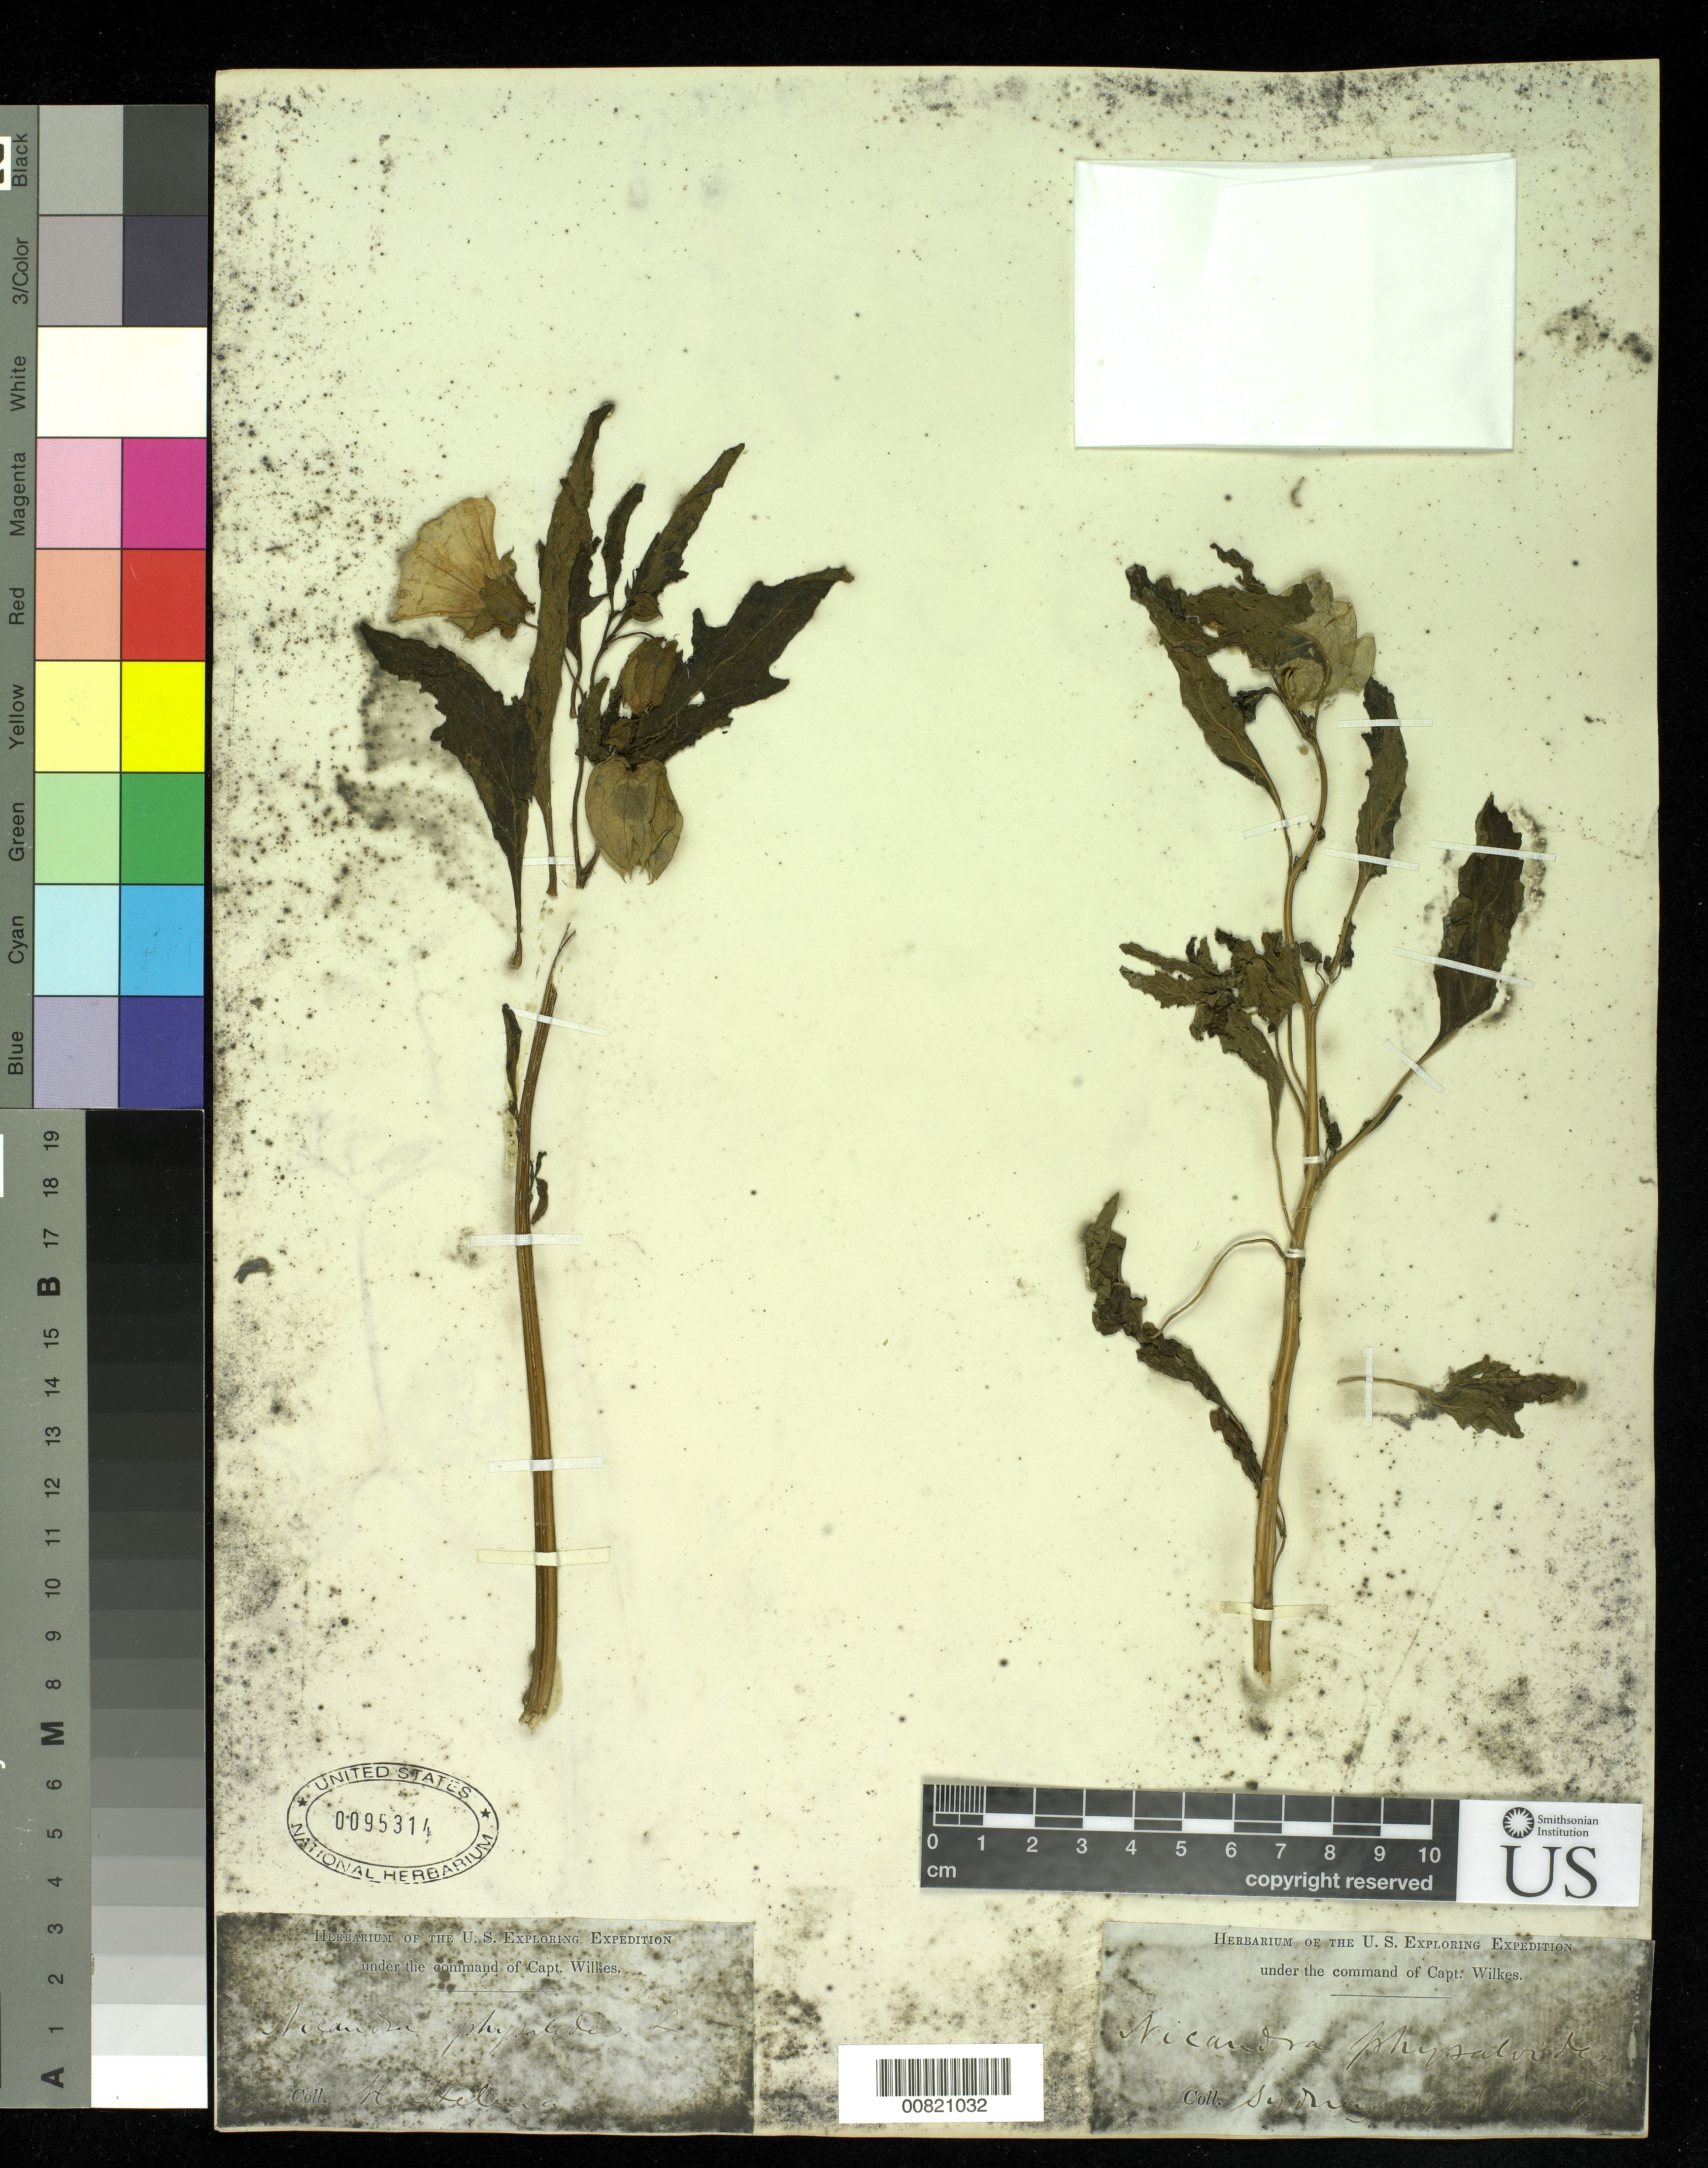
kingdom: Plantae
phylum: Tracheophyta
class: Magnoliopsida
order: Solanales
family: Solanaceae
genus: Nicandra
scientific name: Nicandra physalodes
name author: (L.) Gaertn.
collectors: Wilkes Explor. Exped.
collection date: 1838/1842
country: Australia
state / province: New South Wales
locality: Sydney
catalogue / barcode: US 95314